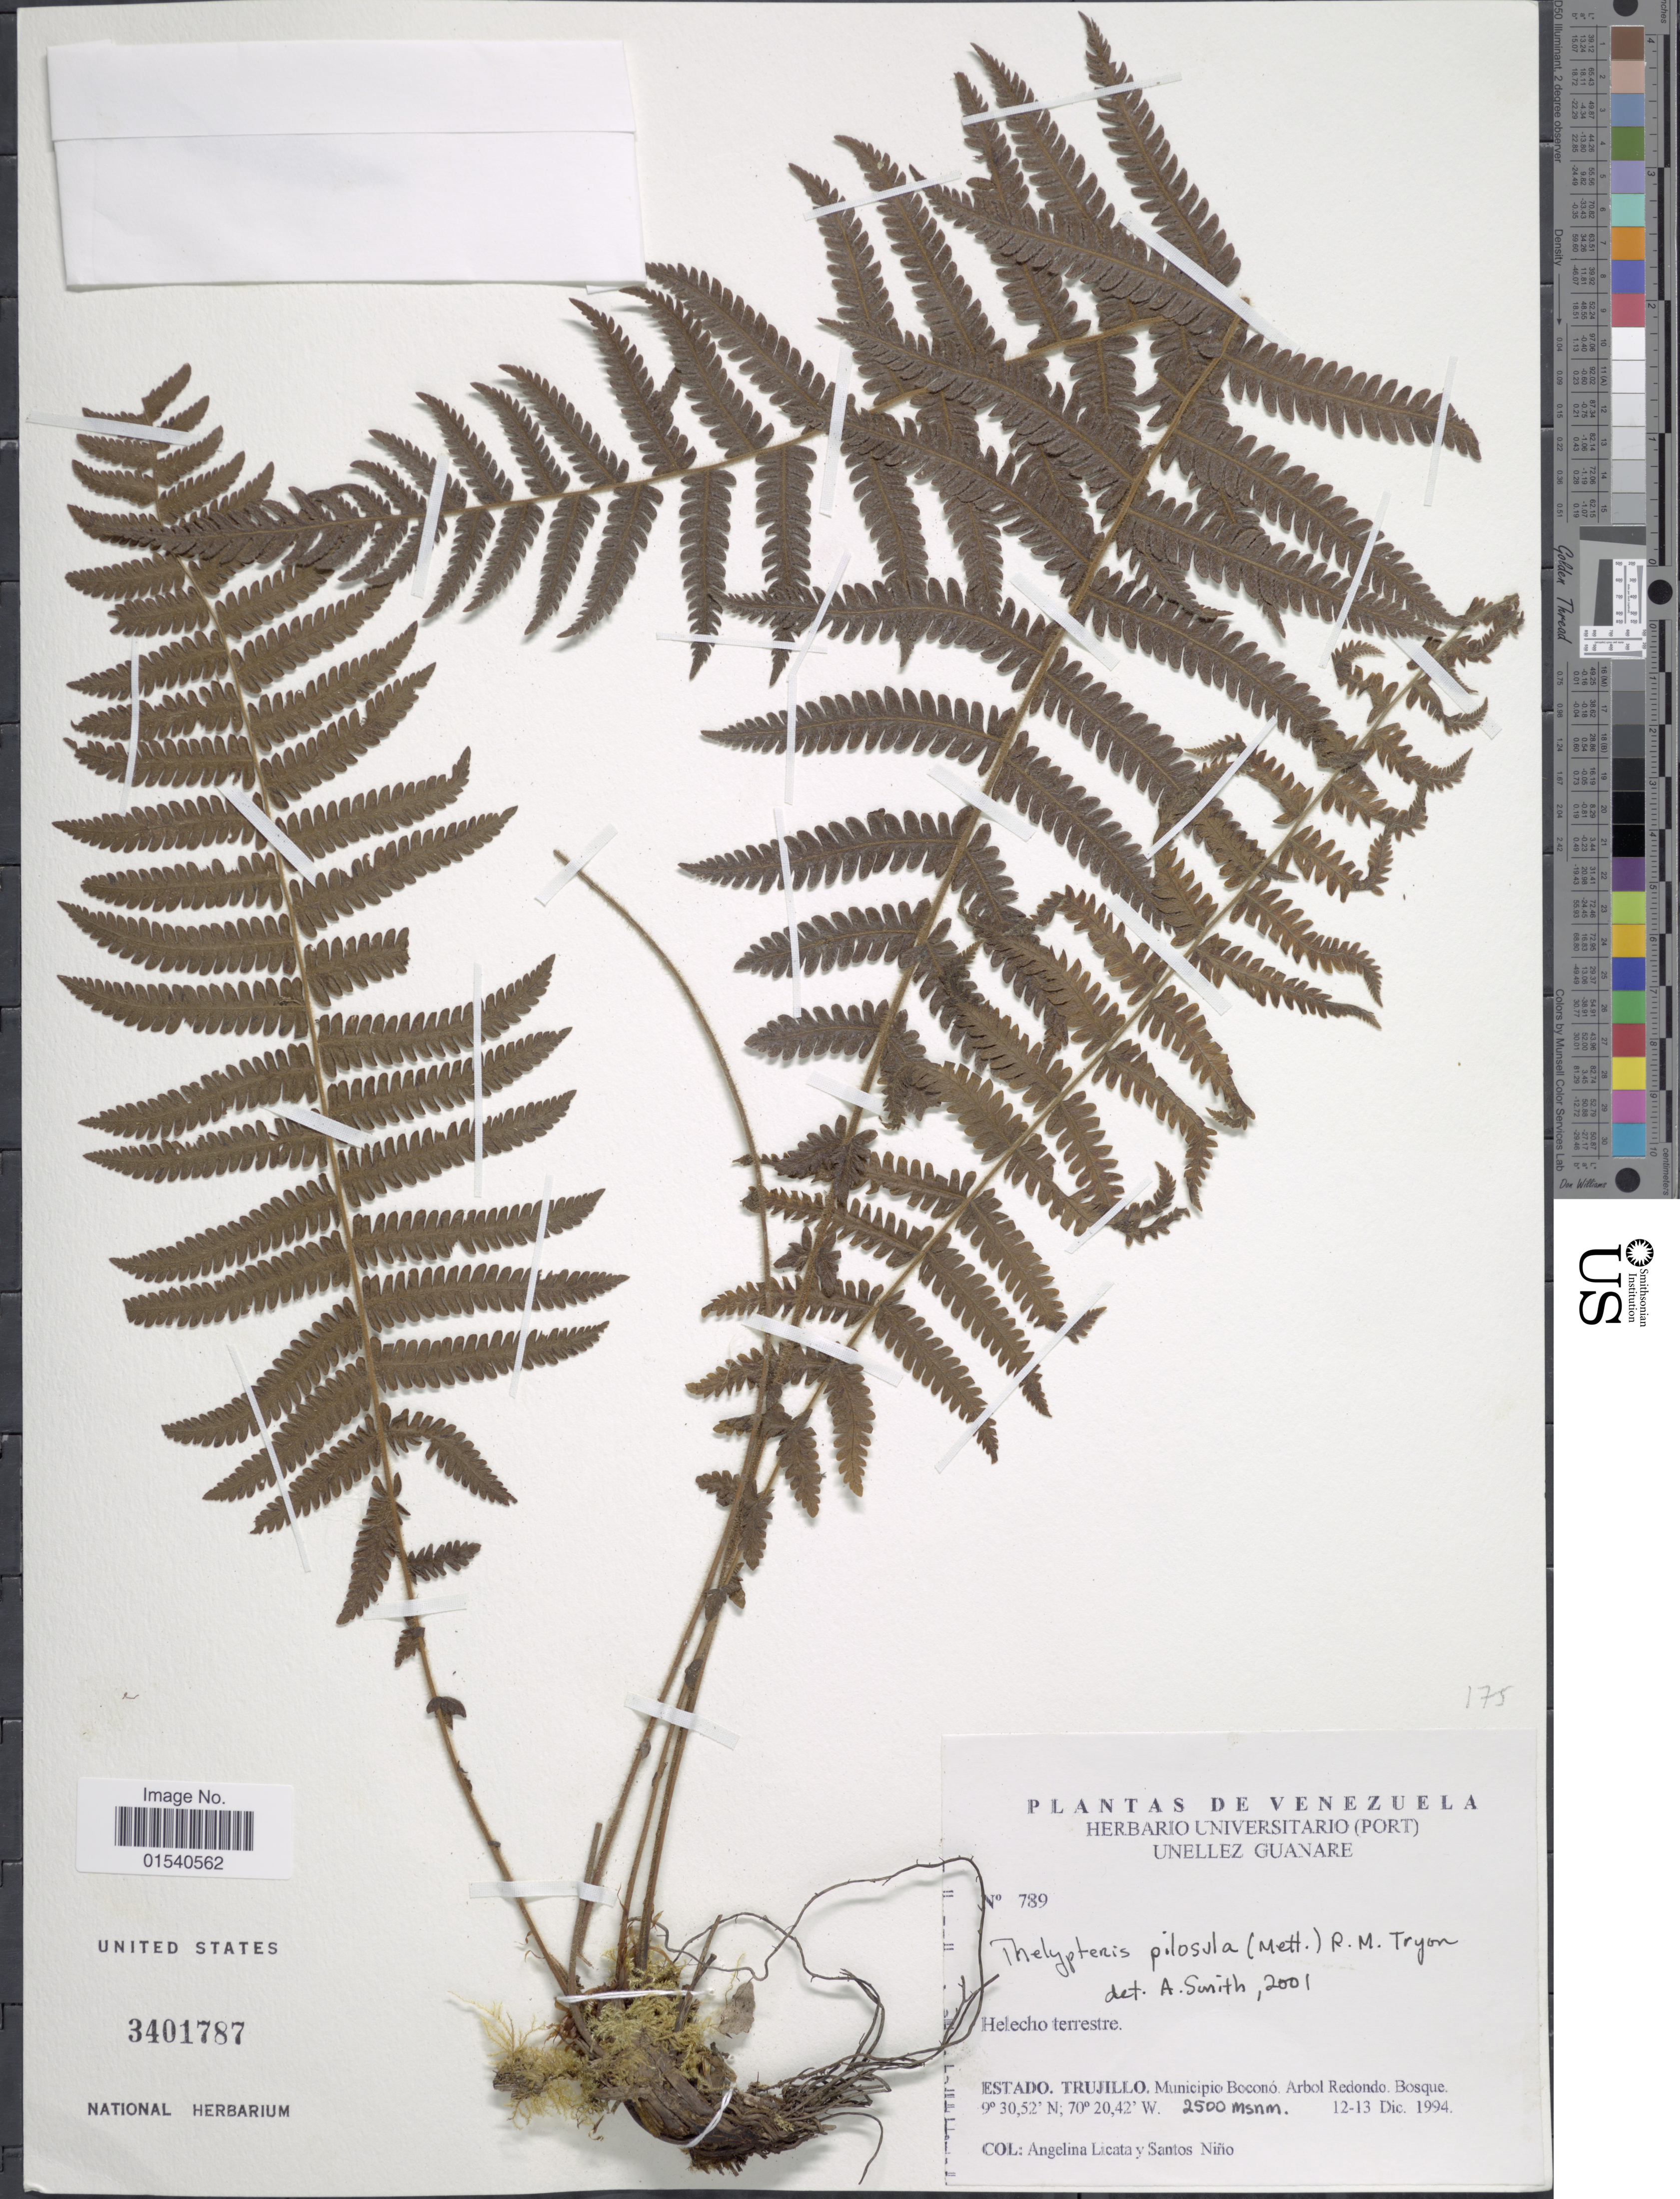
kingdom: Plantae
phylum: Tracheophyta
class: Polypodiopsida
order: Polypodiales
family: Thelypteridaceae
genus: Amauropelta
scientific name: Amauropelta pilosula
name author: (Klotzsch & H. Karst.) Á. Löve & D. Löve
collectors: A. Licata & S. M. Niño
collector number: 789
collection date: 1994-12-12/1994-12-13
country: Venezuela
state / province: Trujillo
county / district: Boconó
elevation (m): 2500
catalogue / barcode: US 3401787